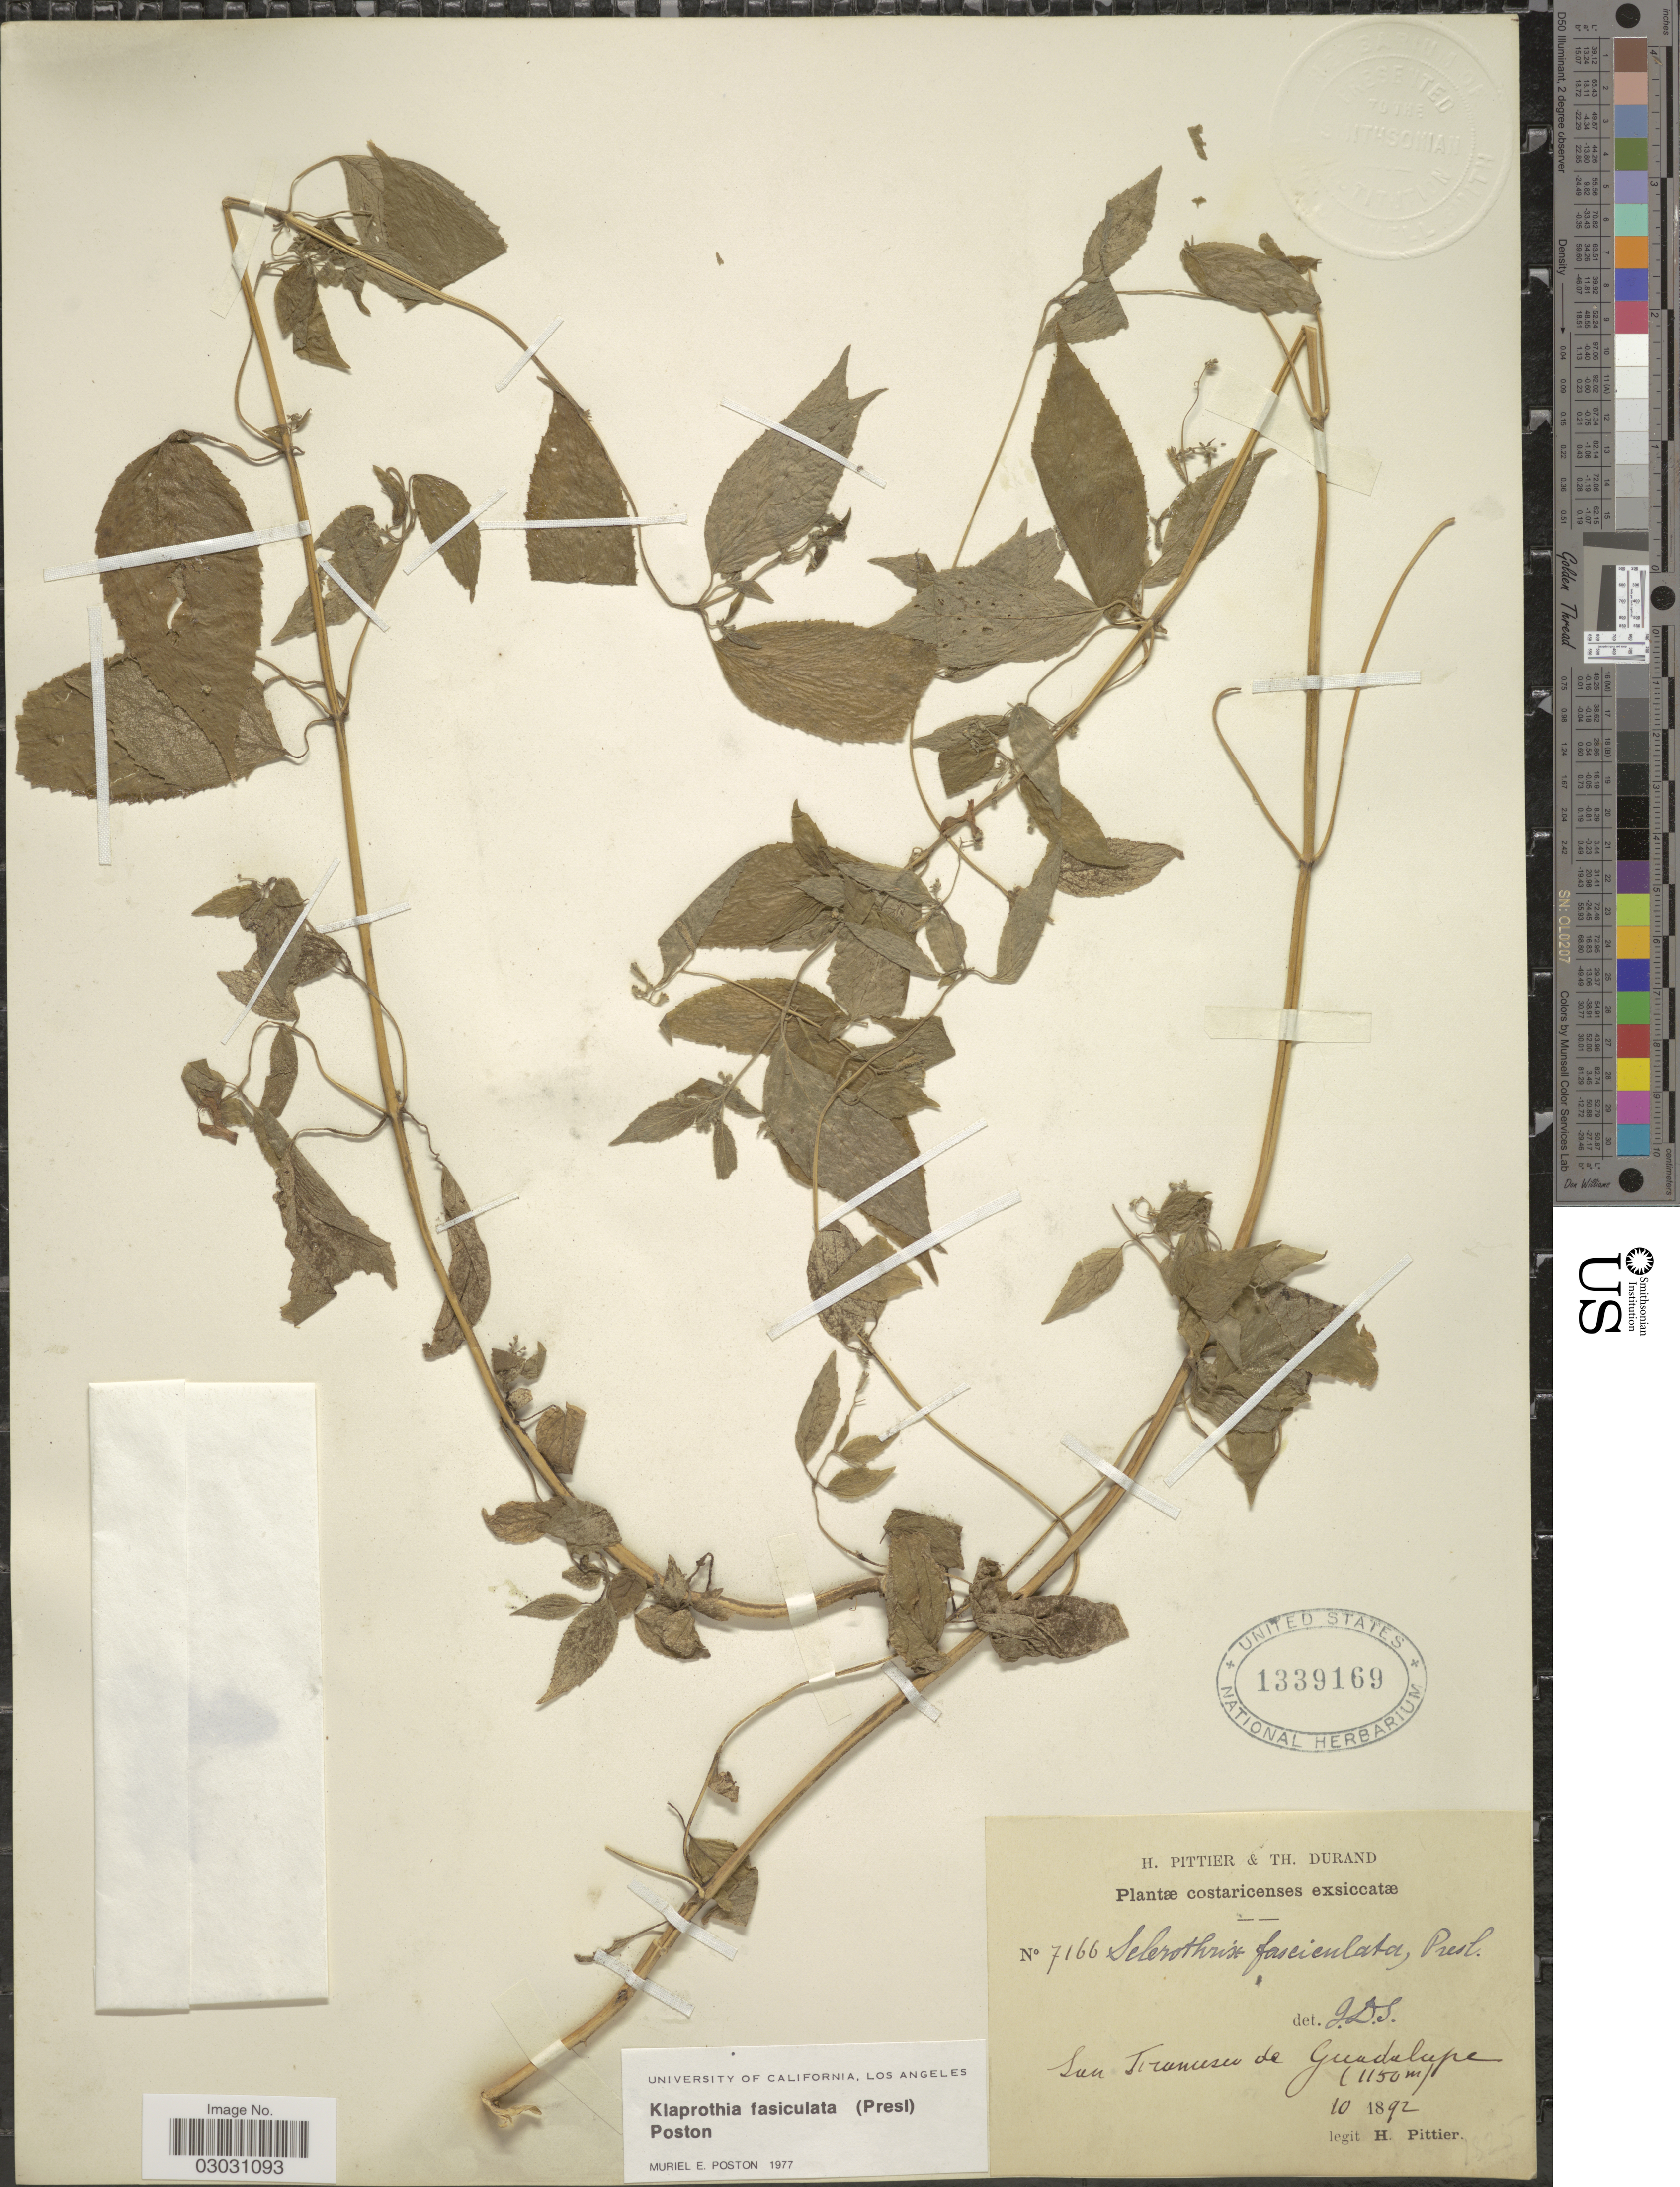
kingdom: Plantae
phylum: Tracheophyta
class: Magnoliopsida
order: Cornales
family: Loasaceae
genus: Klaprothia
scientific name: Klaprothia fasciculata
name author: (C. Presl) Poston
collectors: H. F. Pittier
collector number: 7166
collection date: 1892-10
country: Costa Rica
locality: San Francisco de Guadalupe.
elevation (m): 1150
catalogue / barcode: US 1339169